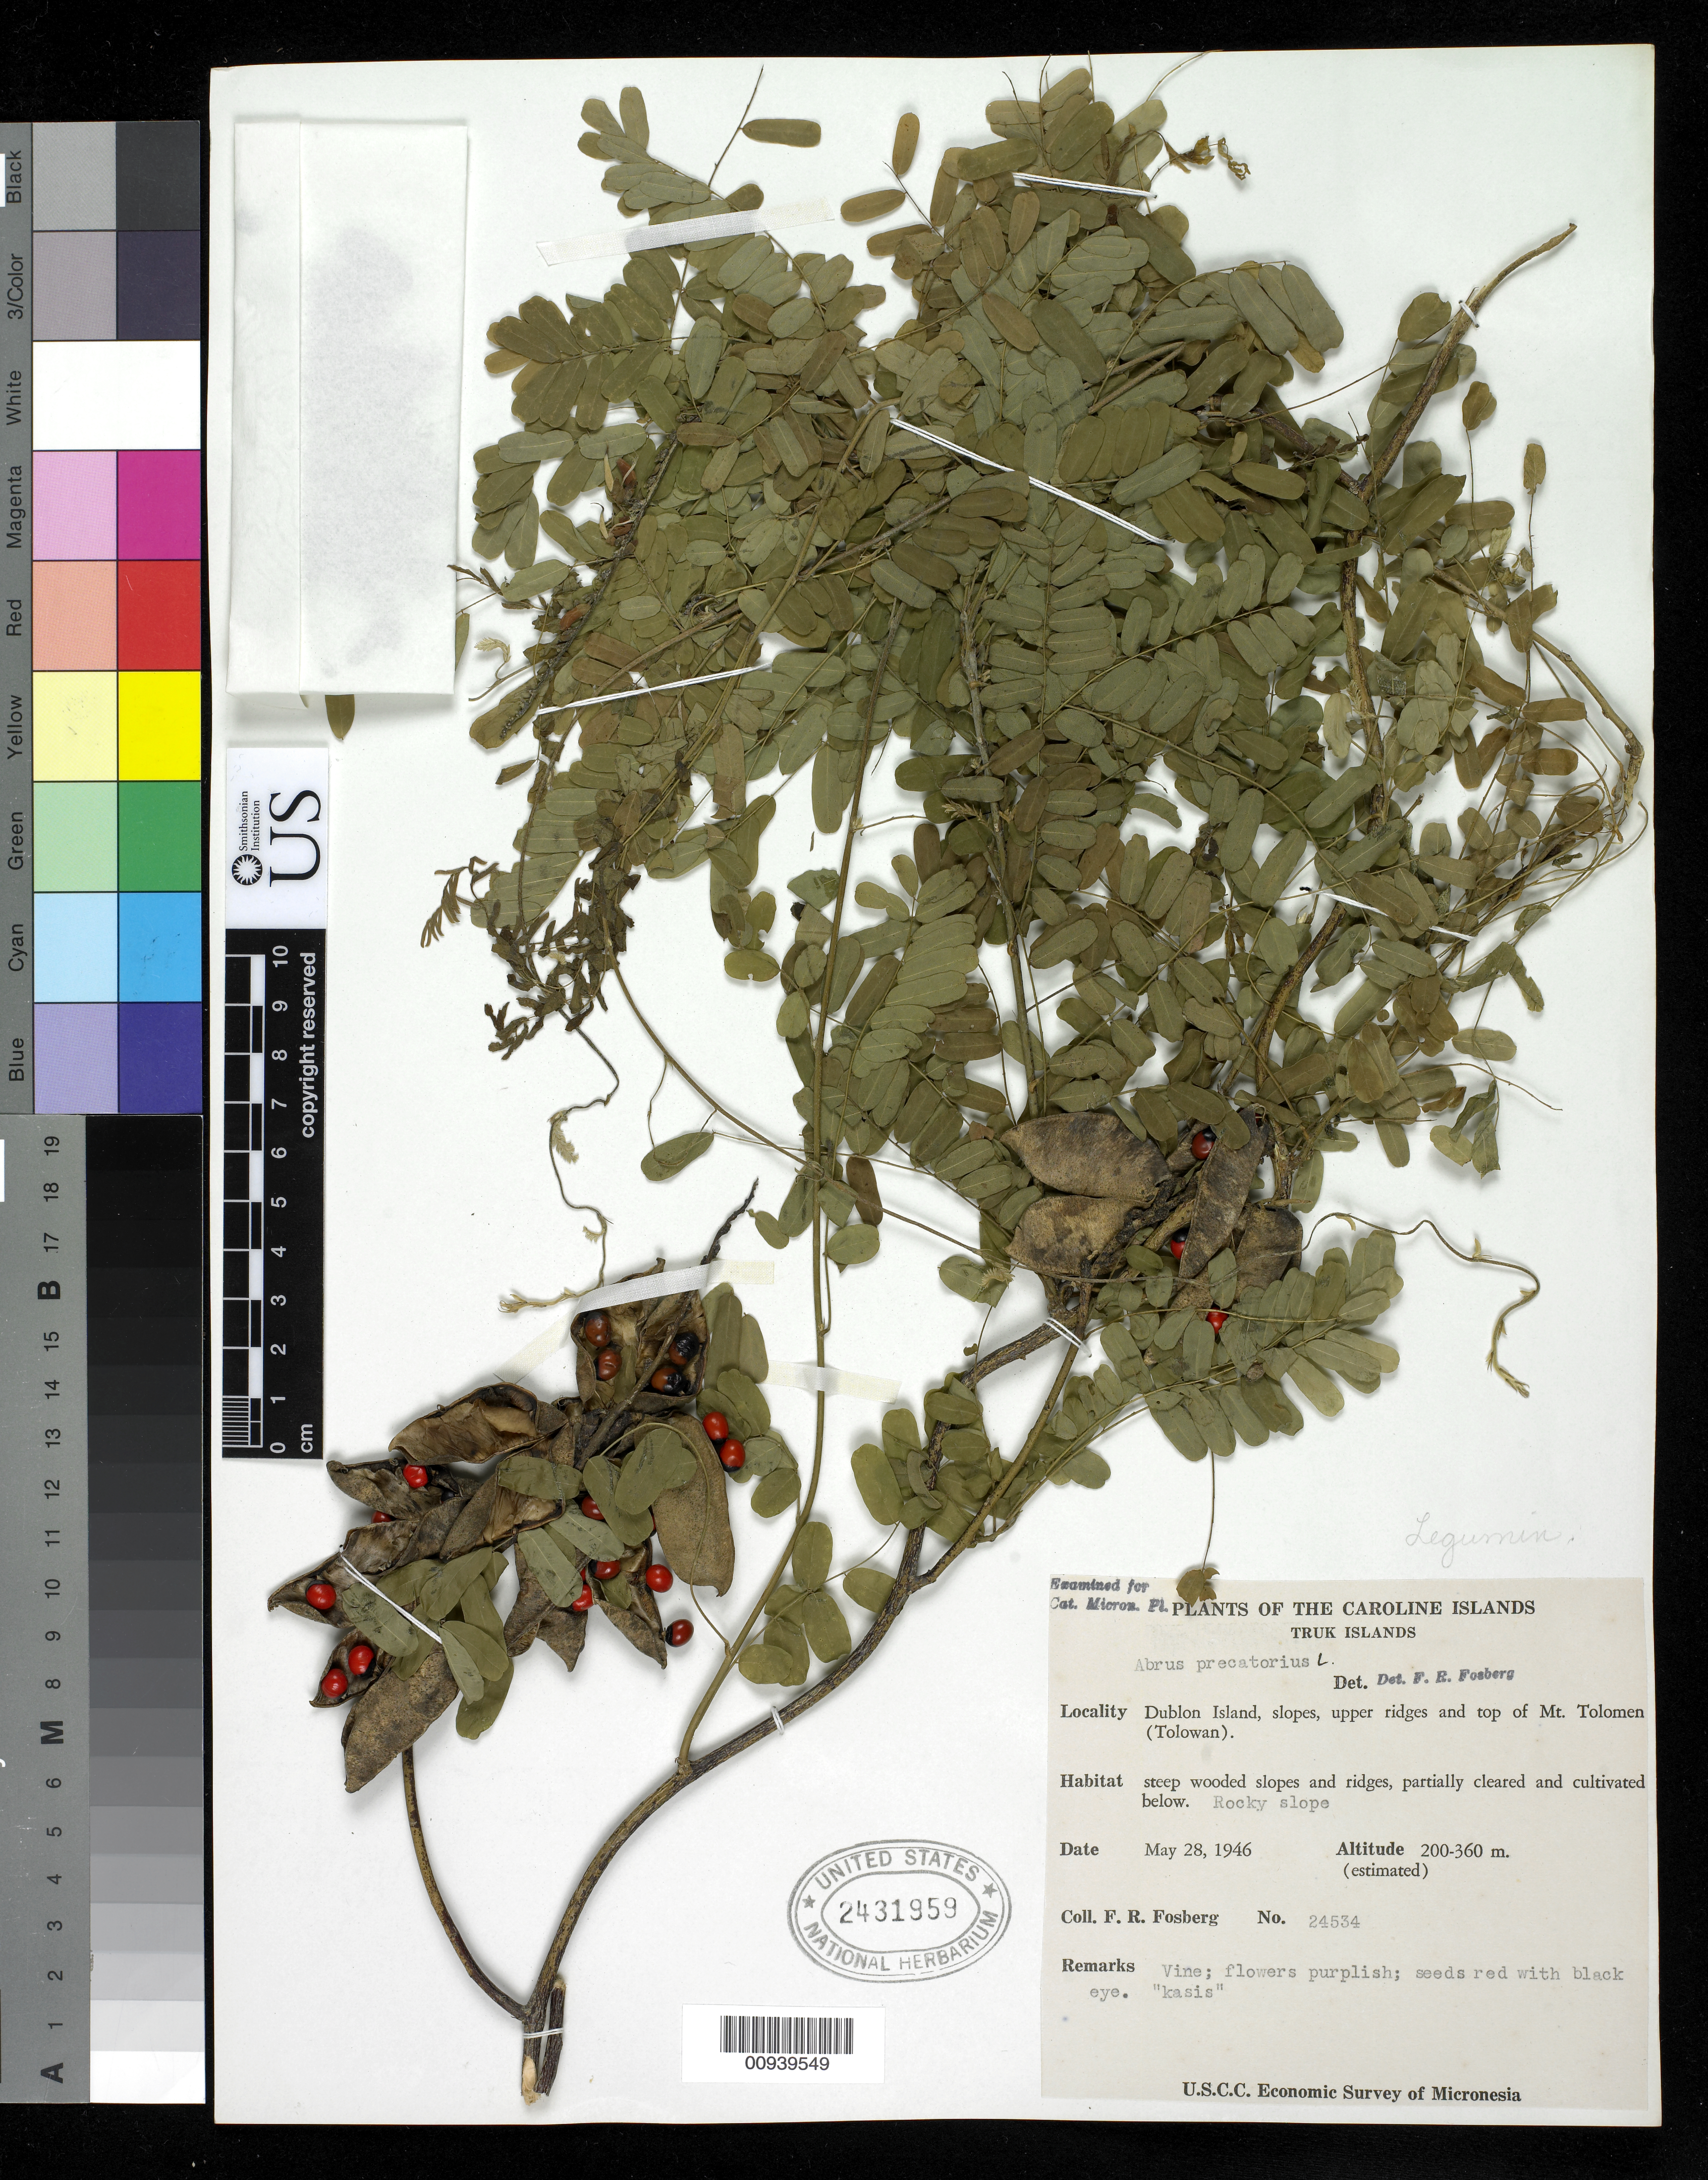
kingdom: Plantae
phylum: Tracheophyta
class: Magnoliopsida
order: Fabales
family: Fabaceae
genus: Abrus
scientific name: Abrus precatorius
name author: L.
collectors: F. R. Fosberg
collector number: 24534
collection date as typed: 28 May 1946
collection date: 1946-05-28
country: Micronesia, Federated States of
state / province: Truk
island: Dublon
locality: Upper ridges and top of Mt. Tolomen (Tolowan)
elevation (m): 200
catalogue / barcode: US 2431959